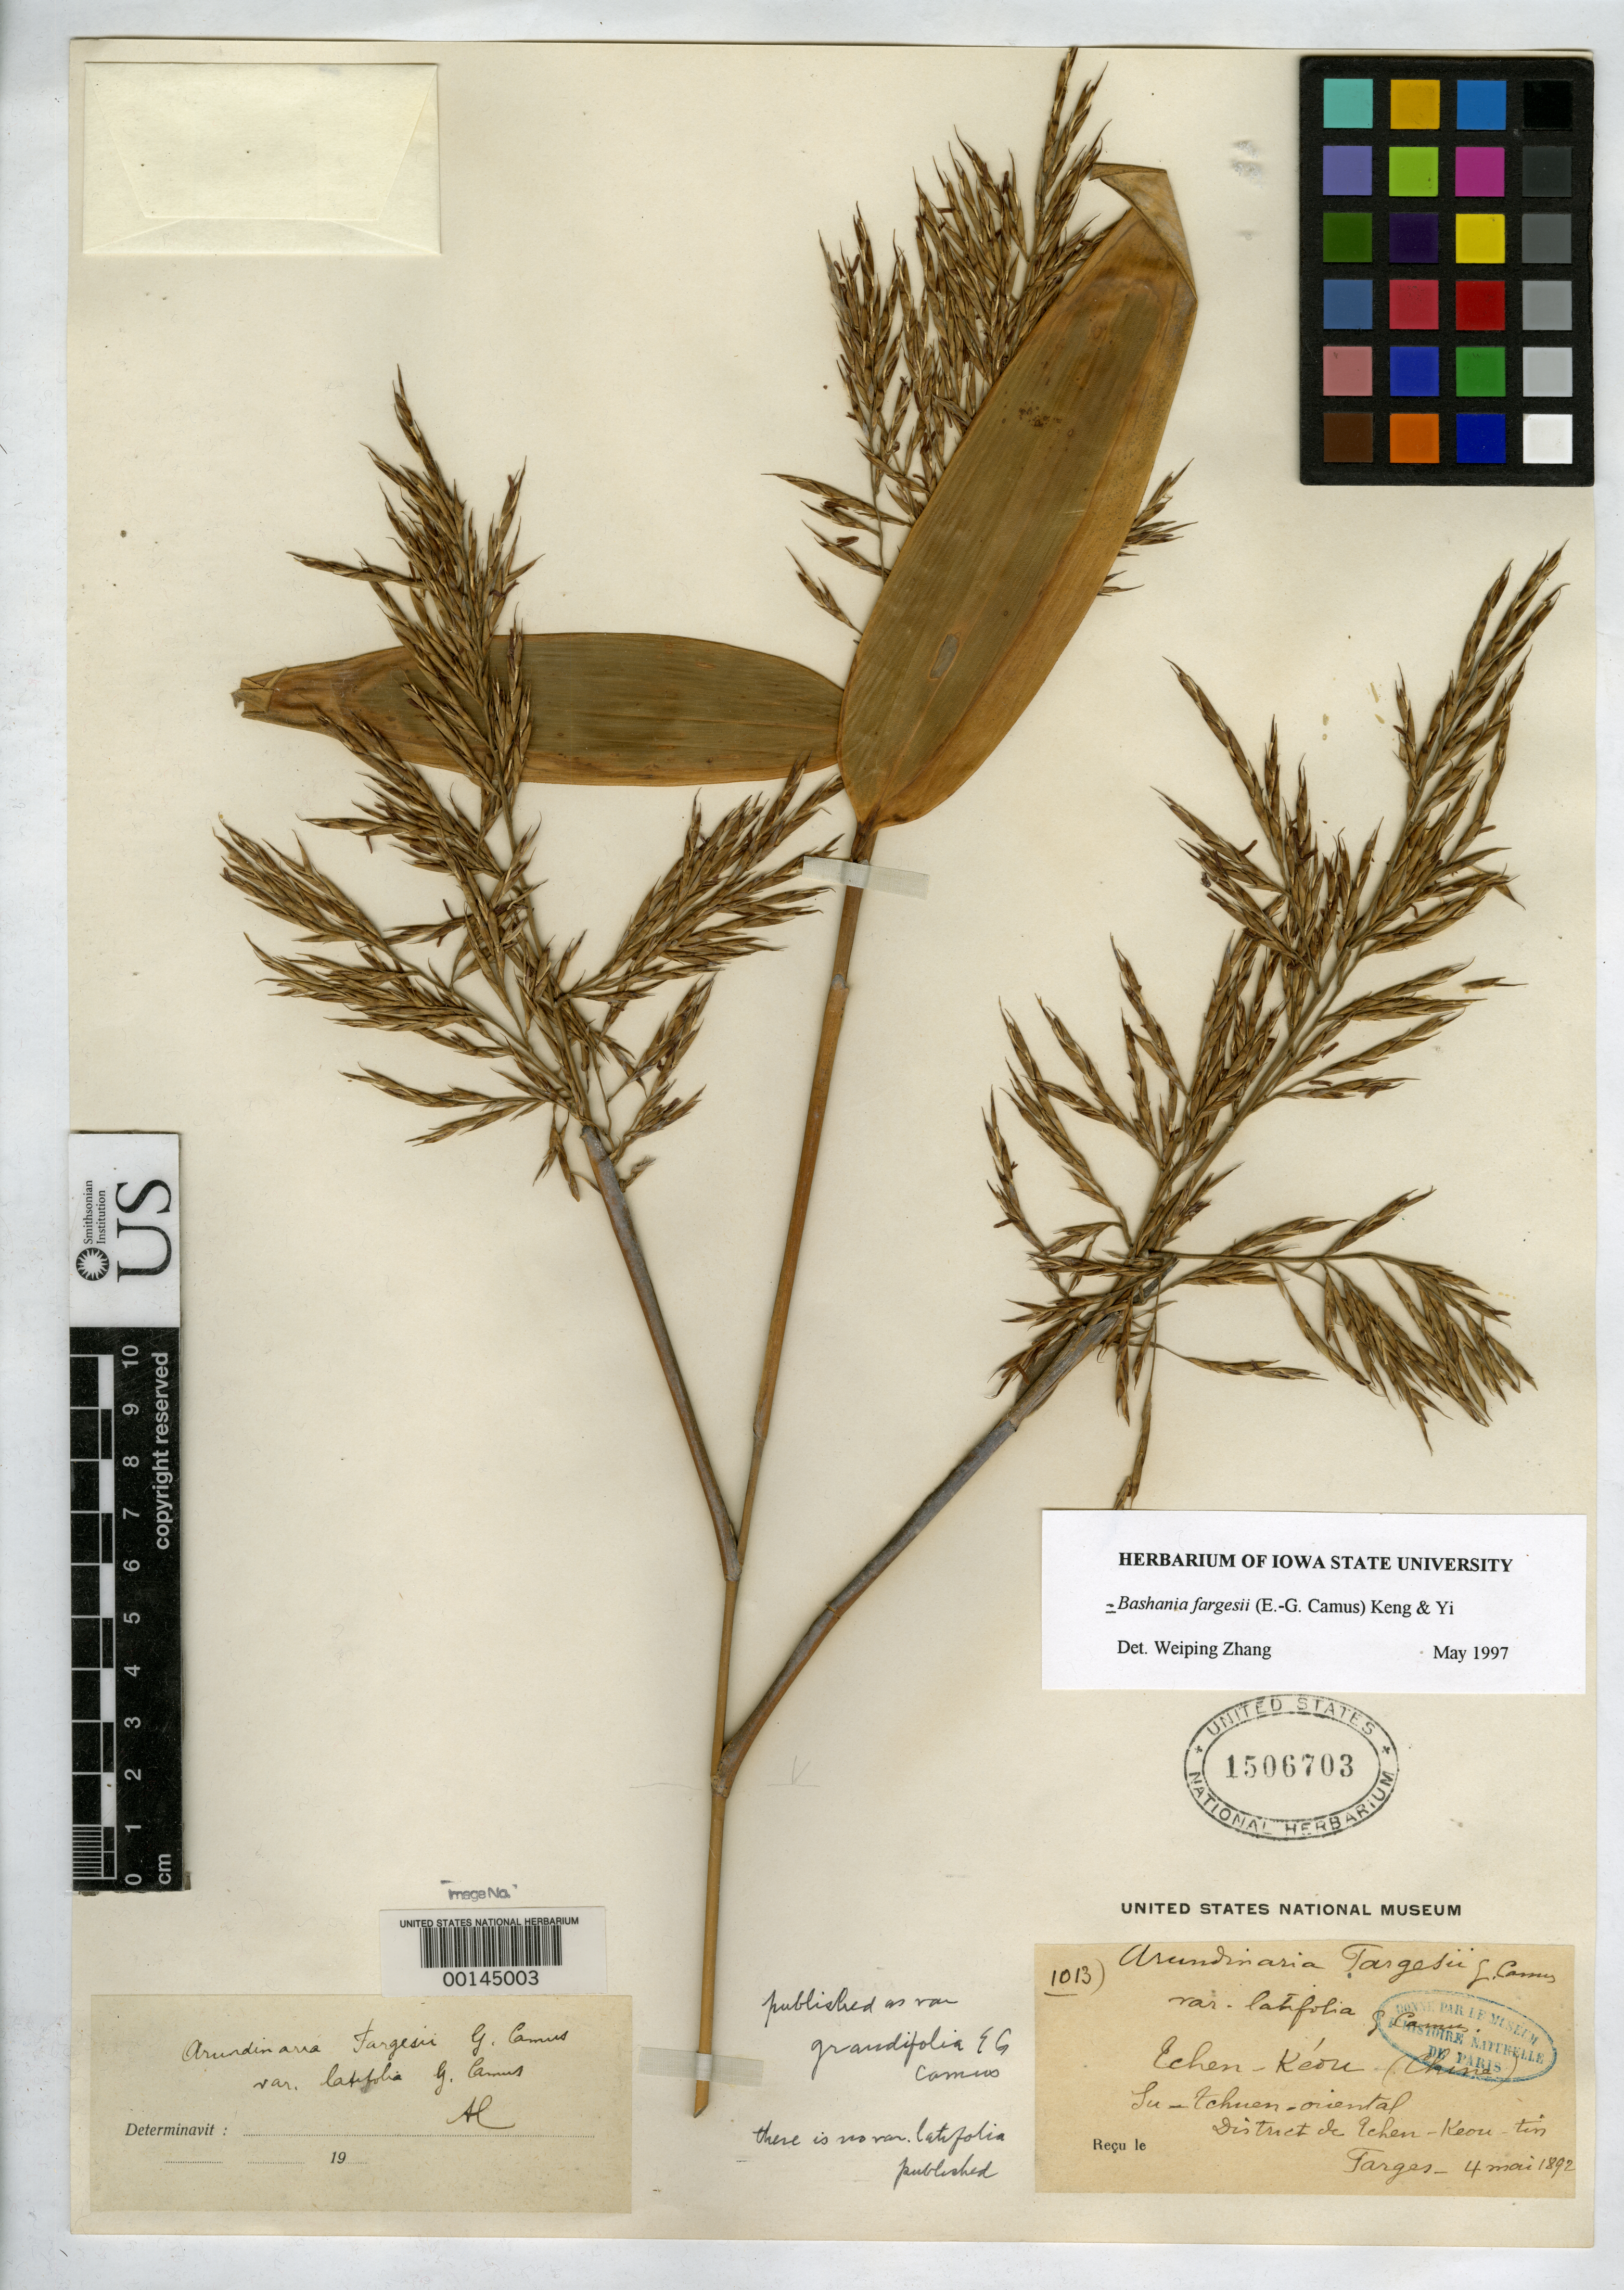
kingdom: Plantae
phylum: Tracheophyta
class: Liliopsida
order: Poales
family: Poaceae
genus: Arundinaria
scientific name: Arundinaria fargesii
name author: E.G. Camus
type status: Isotype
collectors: P. G. Farges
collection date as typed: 04 May 1892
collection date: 1892-05-04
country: China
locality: Su-tchuen Oriental, Tchen-keou-tin district.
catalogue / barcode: US 1506703